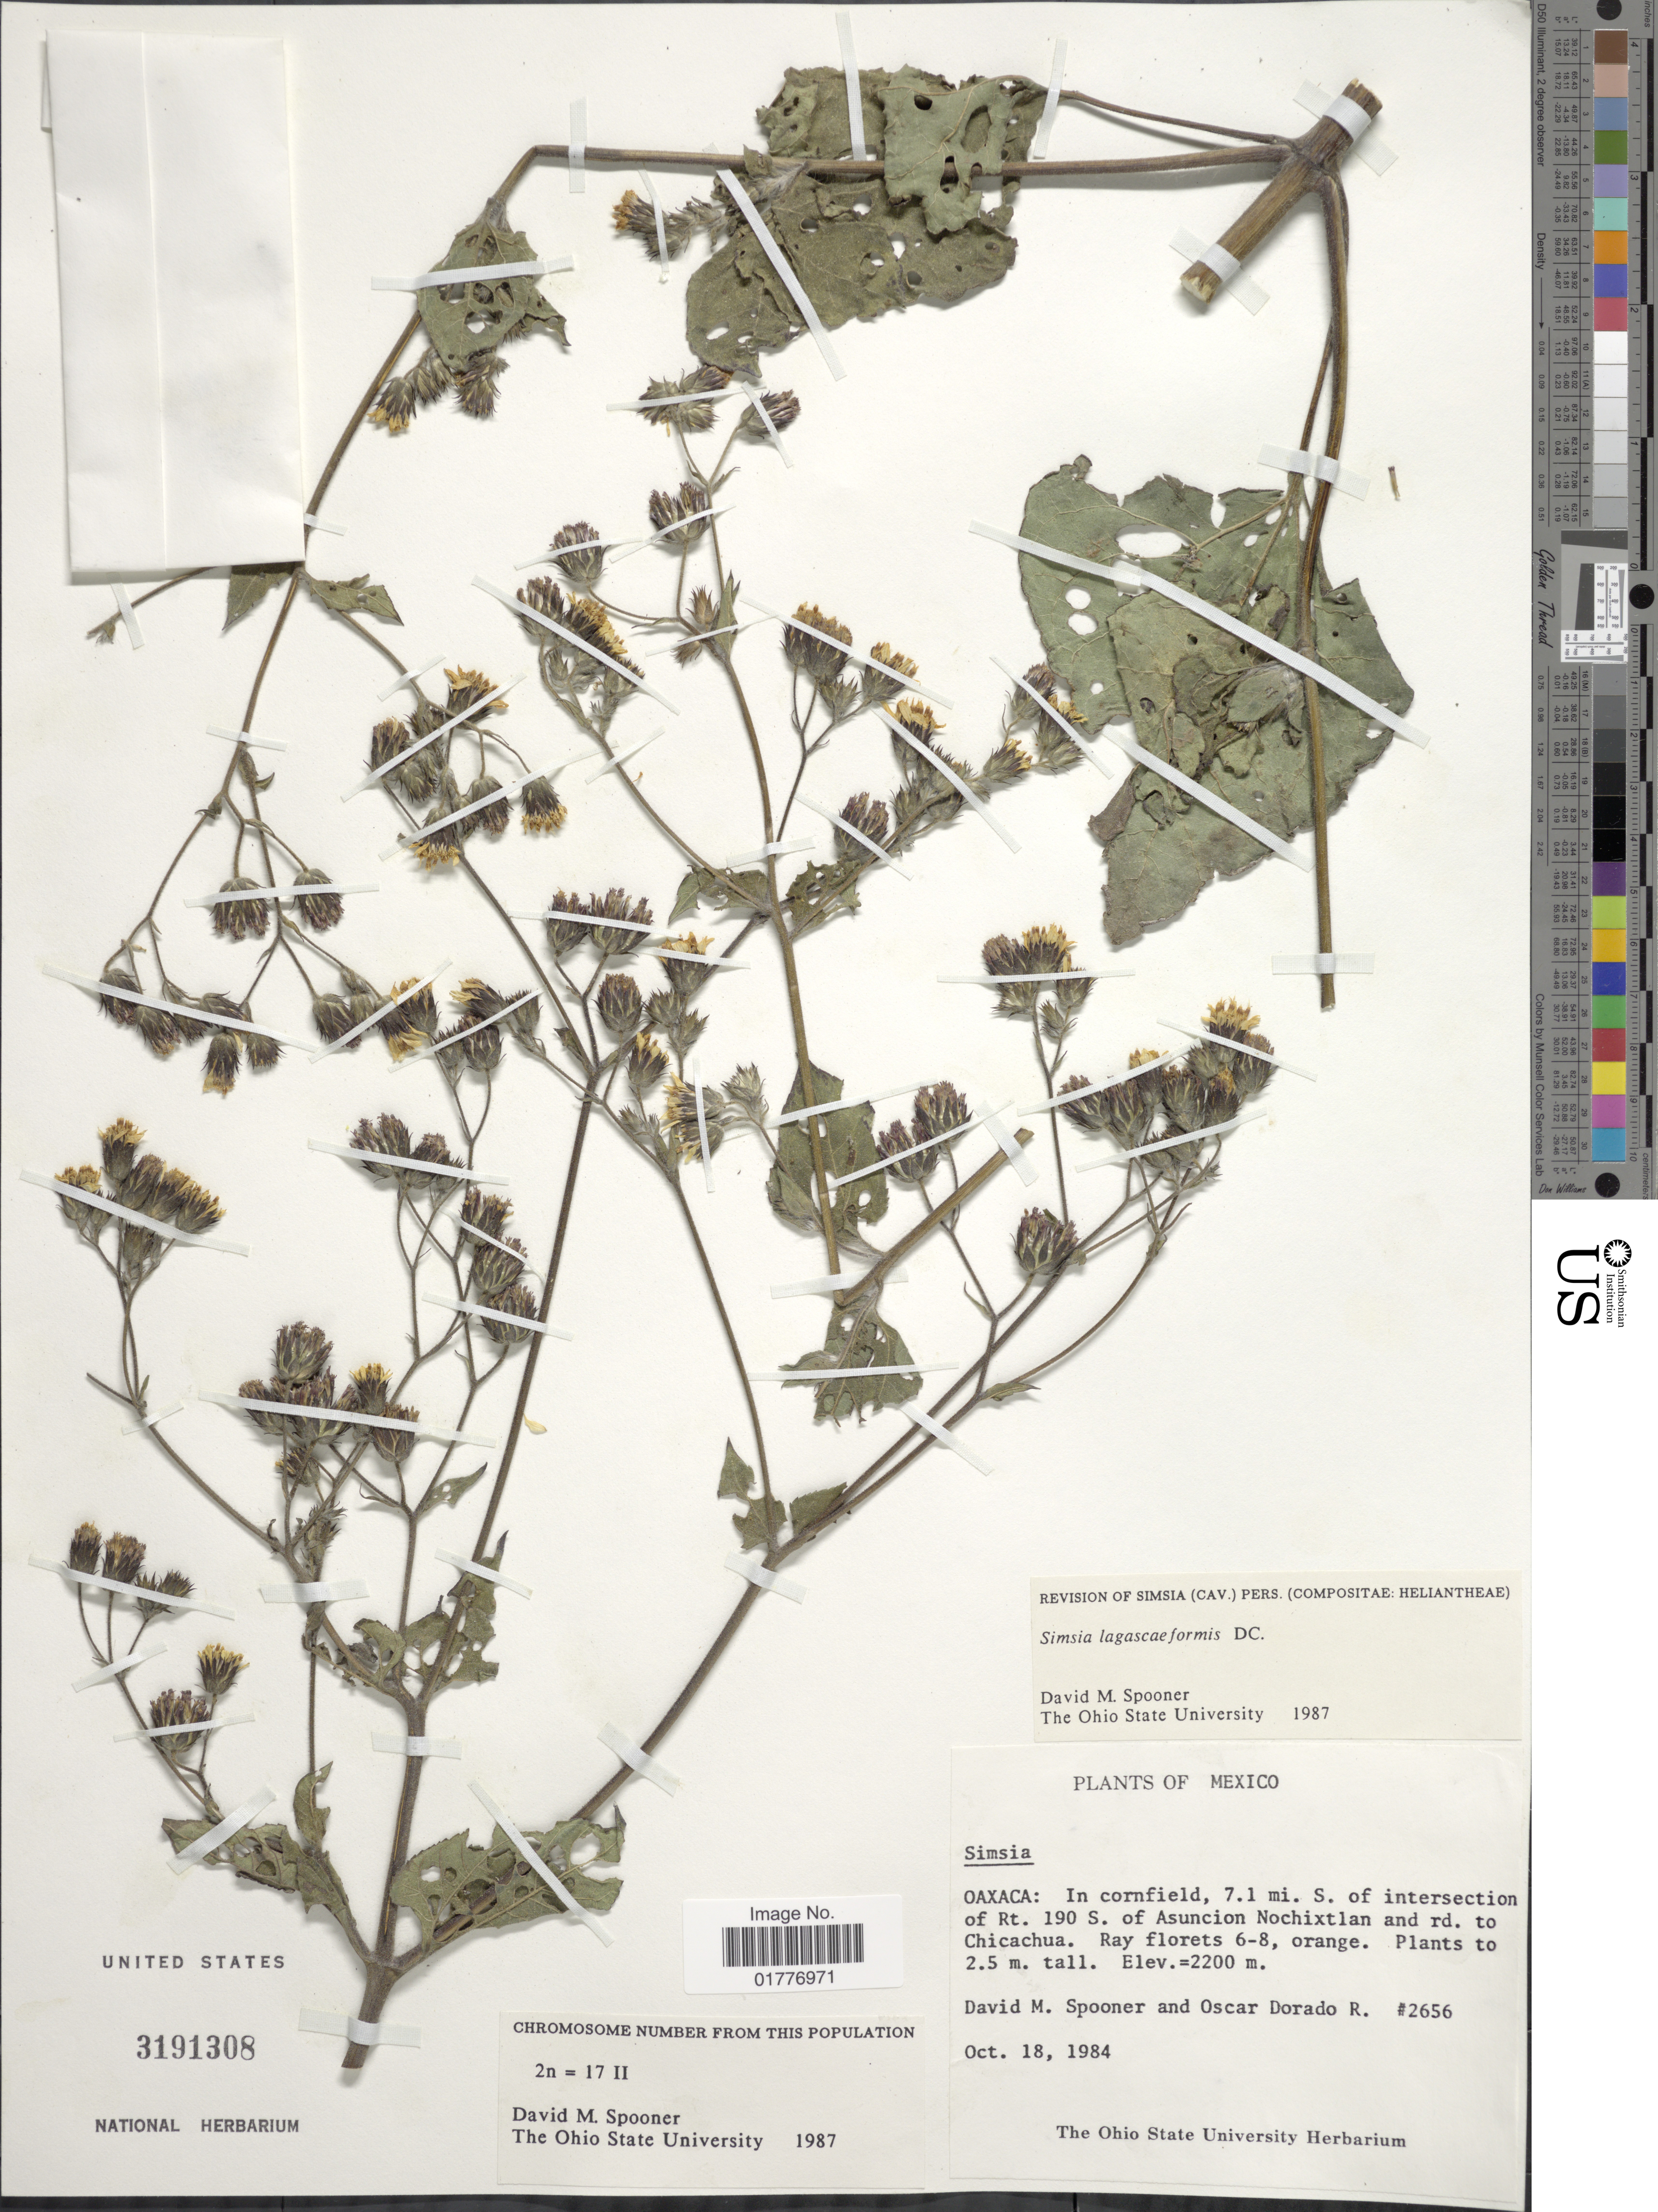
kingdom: Plantae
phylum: Tracheophyta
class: Magnoliopsida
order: Asterales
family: Asteraceae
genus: Simsia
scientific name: Simsia lagasceiformis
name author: DC.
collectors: D. Spooner & O. R. Dorado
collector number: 2656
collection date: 1984-10-18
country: Mexico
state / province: Oaxaca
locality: Oaxaca: In cornfield, 7.1 mi. S. of intersection of Rt. 190 S. of Asuncion Nochixtlan and rd. to Chicachua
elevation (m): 2200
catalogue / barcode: US 3191308